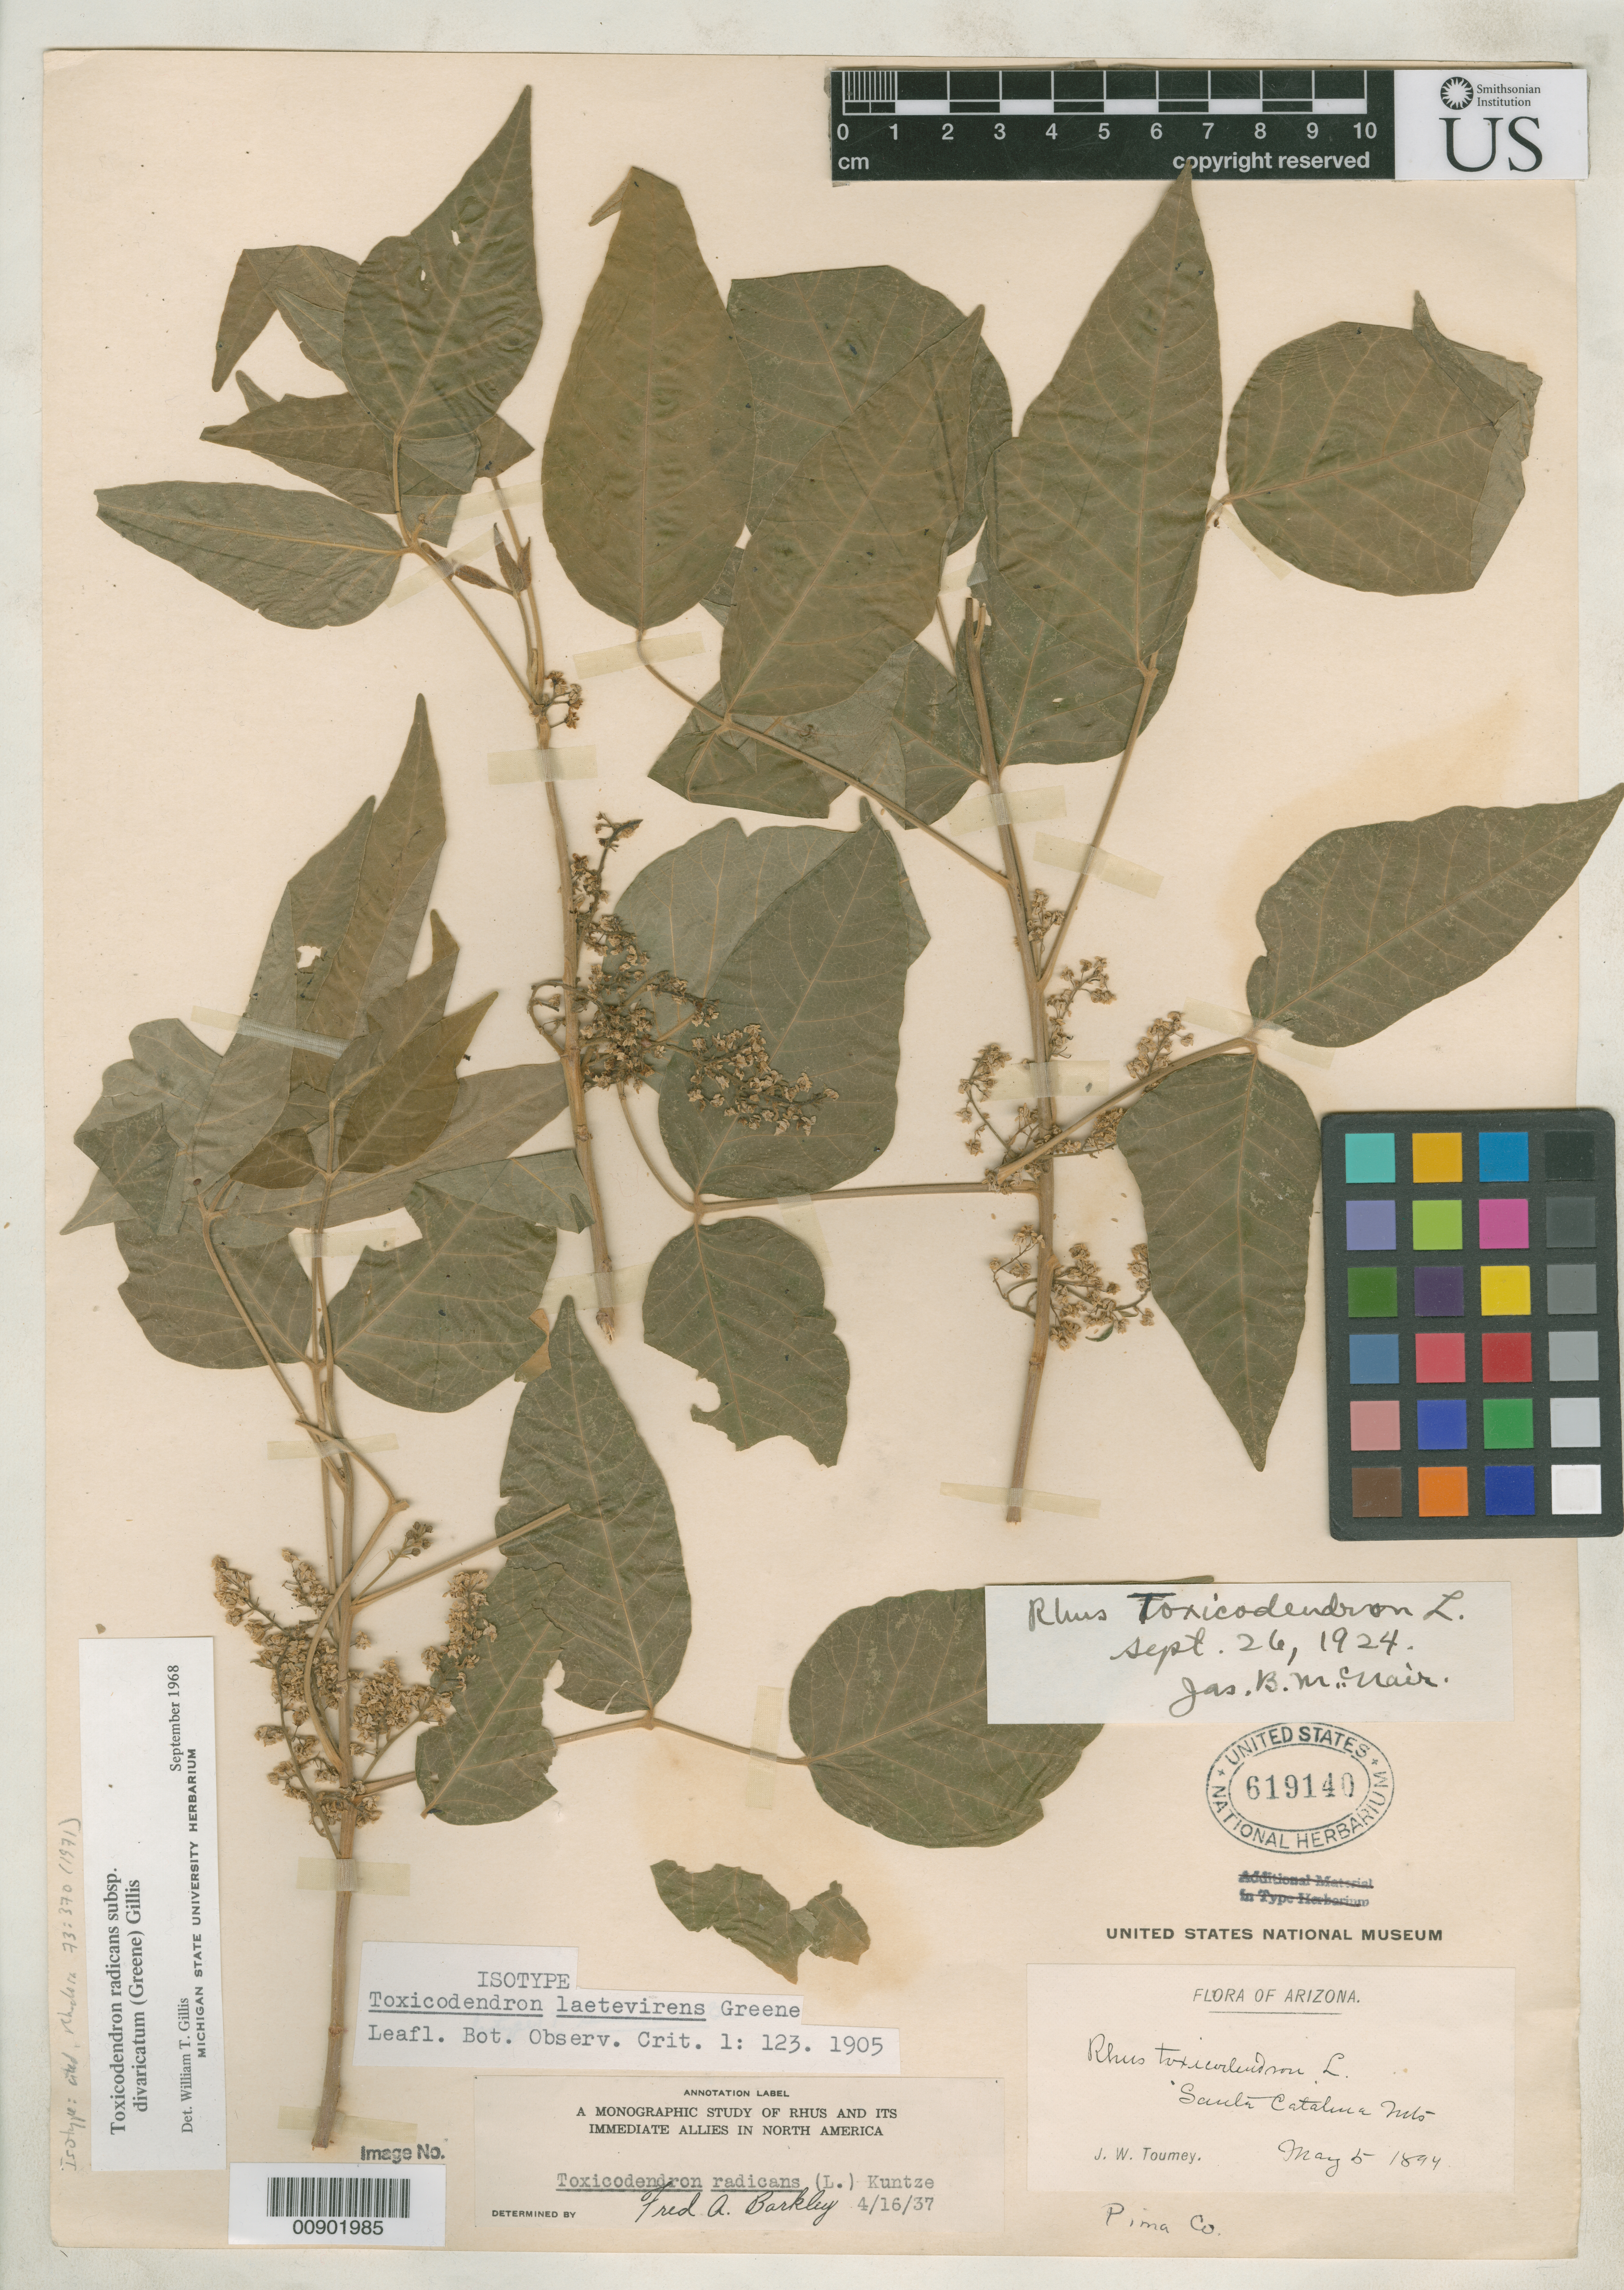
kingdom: Plantae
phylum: Tracheophyta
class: Magnoliopsida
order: Sapindales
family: Anacardiaceae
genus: Toxicodendron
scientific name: Toxicodendron laetevirens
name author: Greene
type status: Isotype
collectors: J. W. Toumey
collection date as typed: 05 May 1894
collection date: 1894-05-05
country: United States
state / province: Arizona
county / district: Pima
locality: Santa Catalina Mts.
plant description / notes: Cited by Gillis, Rhodora 73: 370 (1971).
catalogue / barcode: US 619140